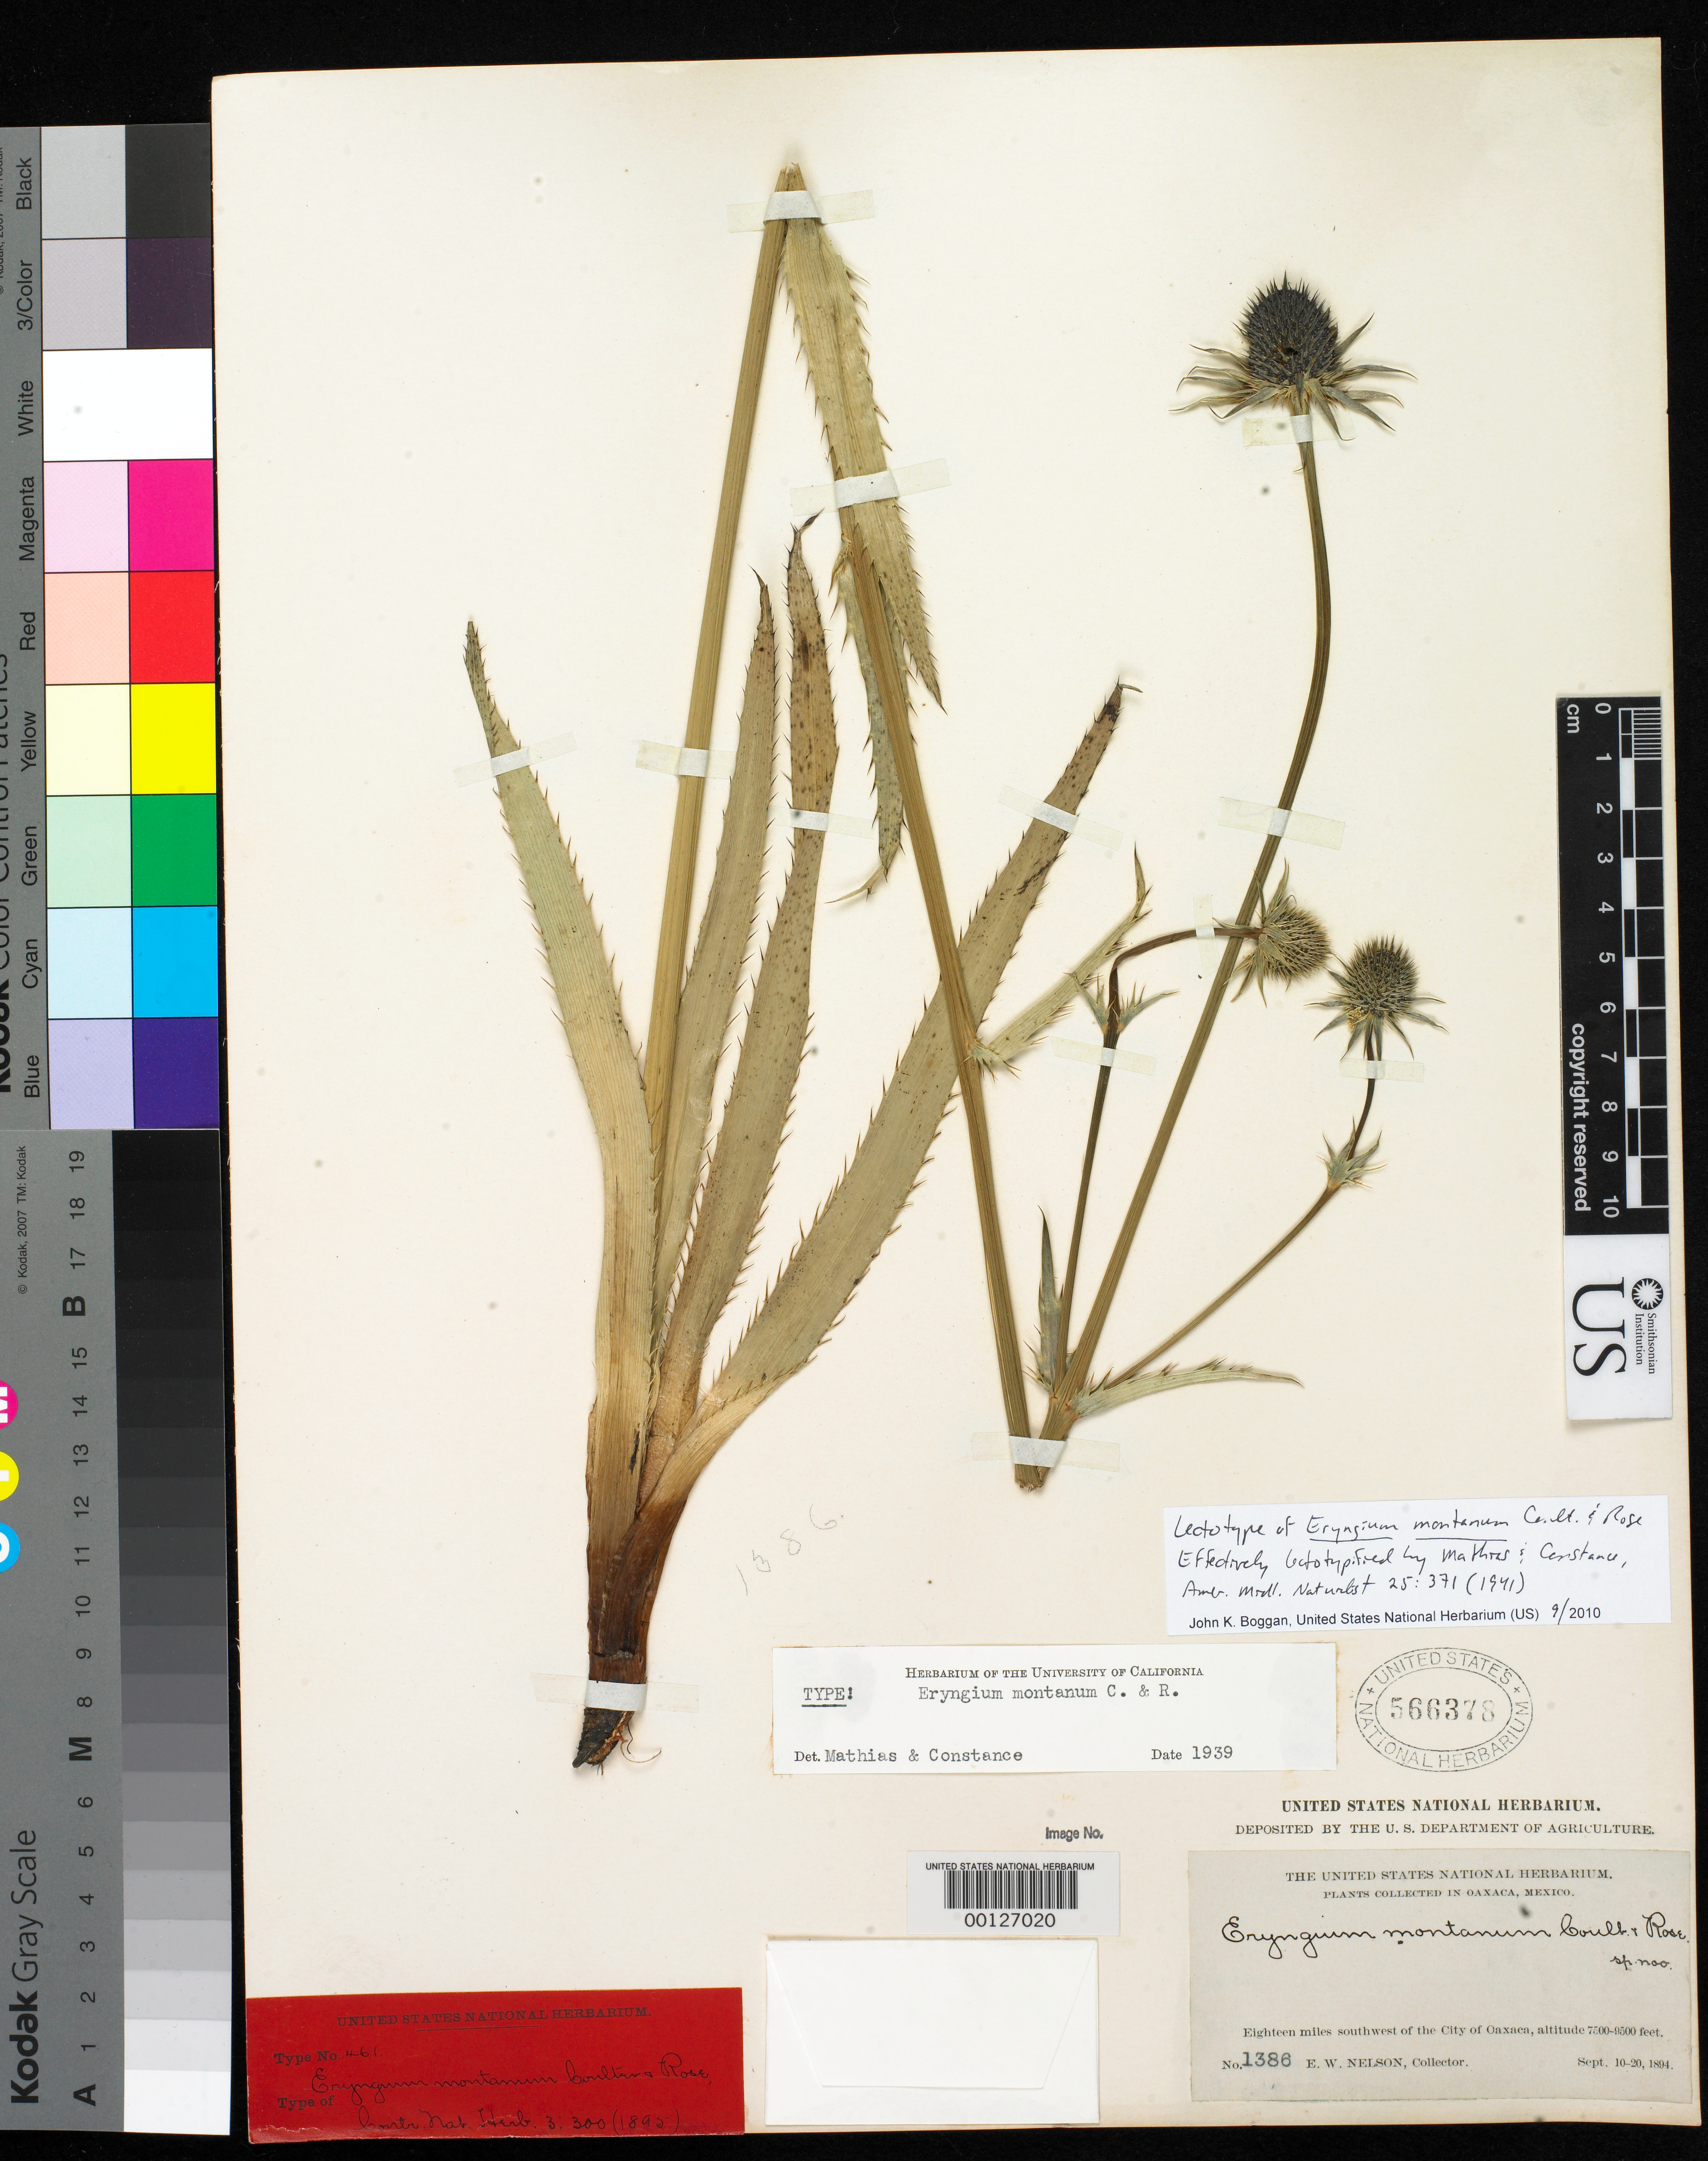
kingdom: Plantae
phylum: Tracheophyta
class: Magnoliopsida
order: Apiales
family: Apiaceae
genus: Eryngium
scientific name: Eryngium montanum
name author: J.M. Coult. & Rose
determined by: Mathias, M. E.; Constance, L.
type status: Lectotype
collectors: E. W. Nelson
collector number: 1386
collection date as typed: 10 Sep 1894 to 20 Sep 1894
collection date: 1894-09-10/1894-09-20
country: Mexico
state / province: Oaxaca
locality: Eighteen miles southwest of the City of Oaxaca. [Protologue, Sierra de Clavellinas]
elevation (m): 2286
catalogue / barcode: US 566378